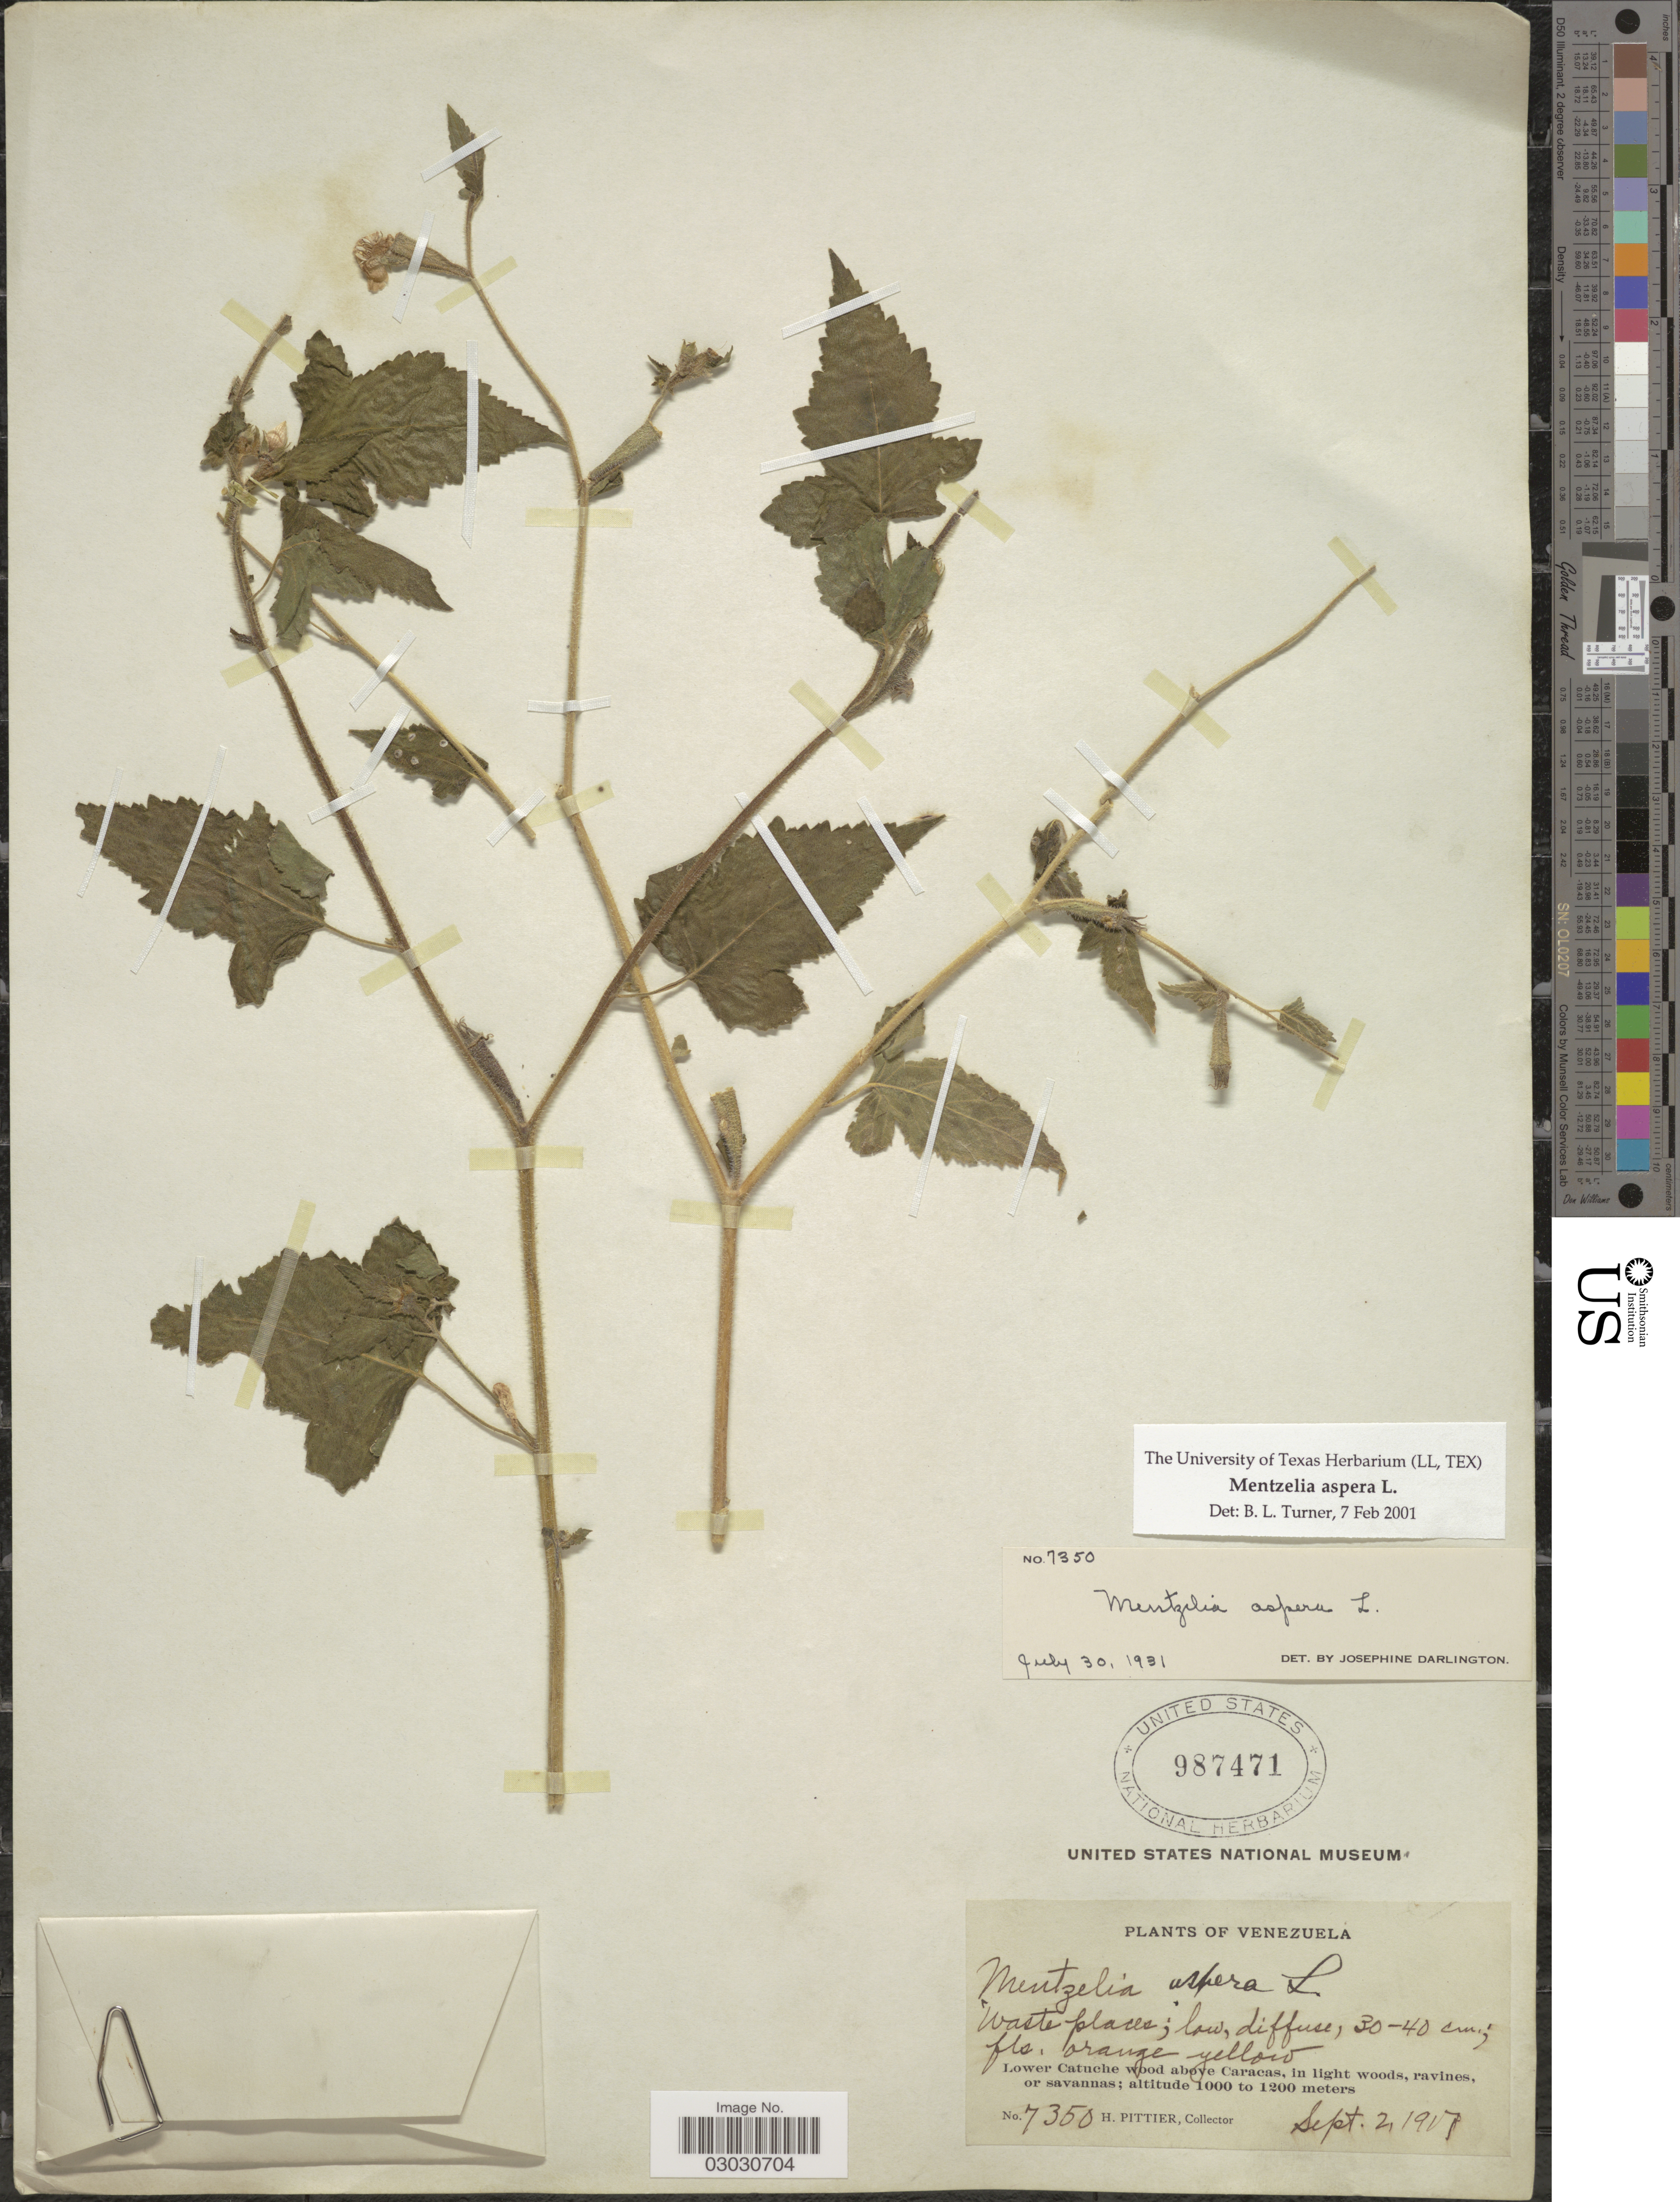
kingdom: Plantae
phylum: Tracheophyta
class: Magnoliopsida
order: Cornales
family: Loasaceae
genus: Mentzelia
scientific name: Mentzelia aspera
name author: L.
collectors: H. F. Pittier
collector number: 7350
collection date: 1917-09-02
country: Venezuela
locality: Lower Catuche wood above Caracas, in light woods, ravines, or savannas.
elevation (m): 1000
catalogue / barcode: US 987471